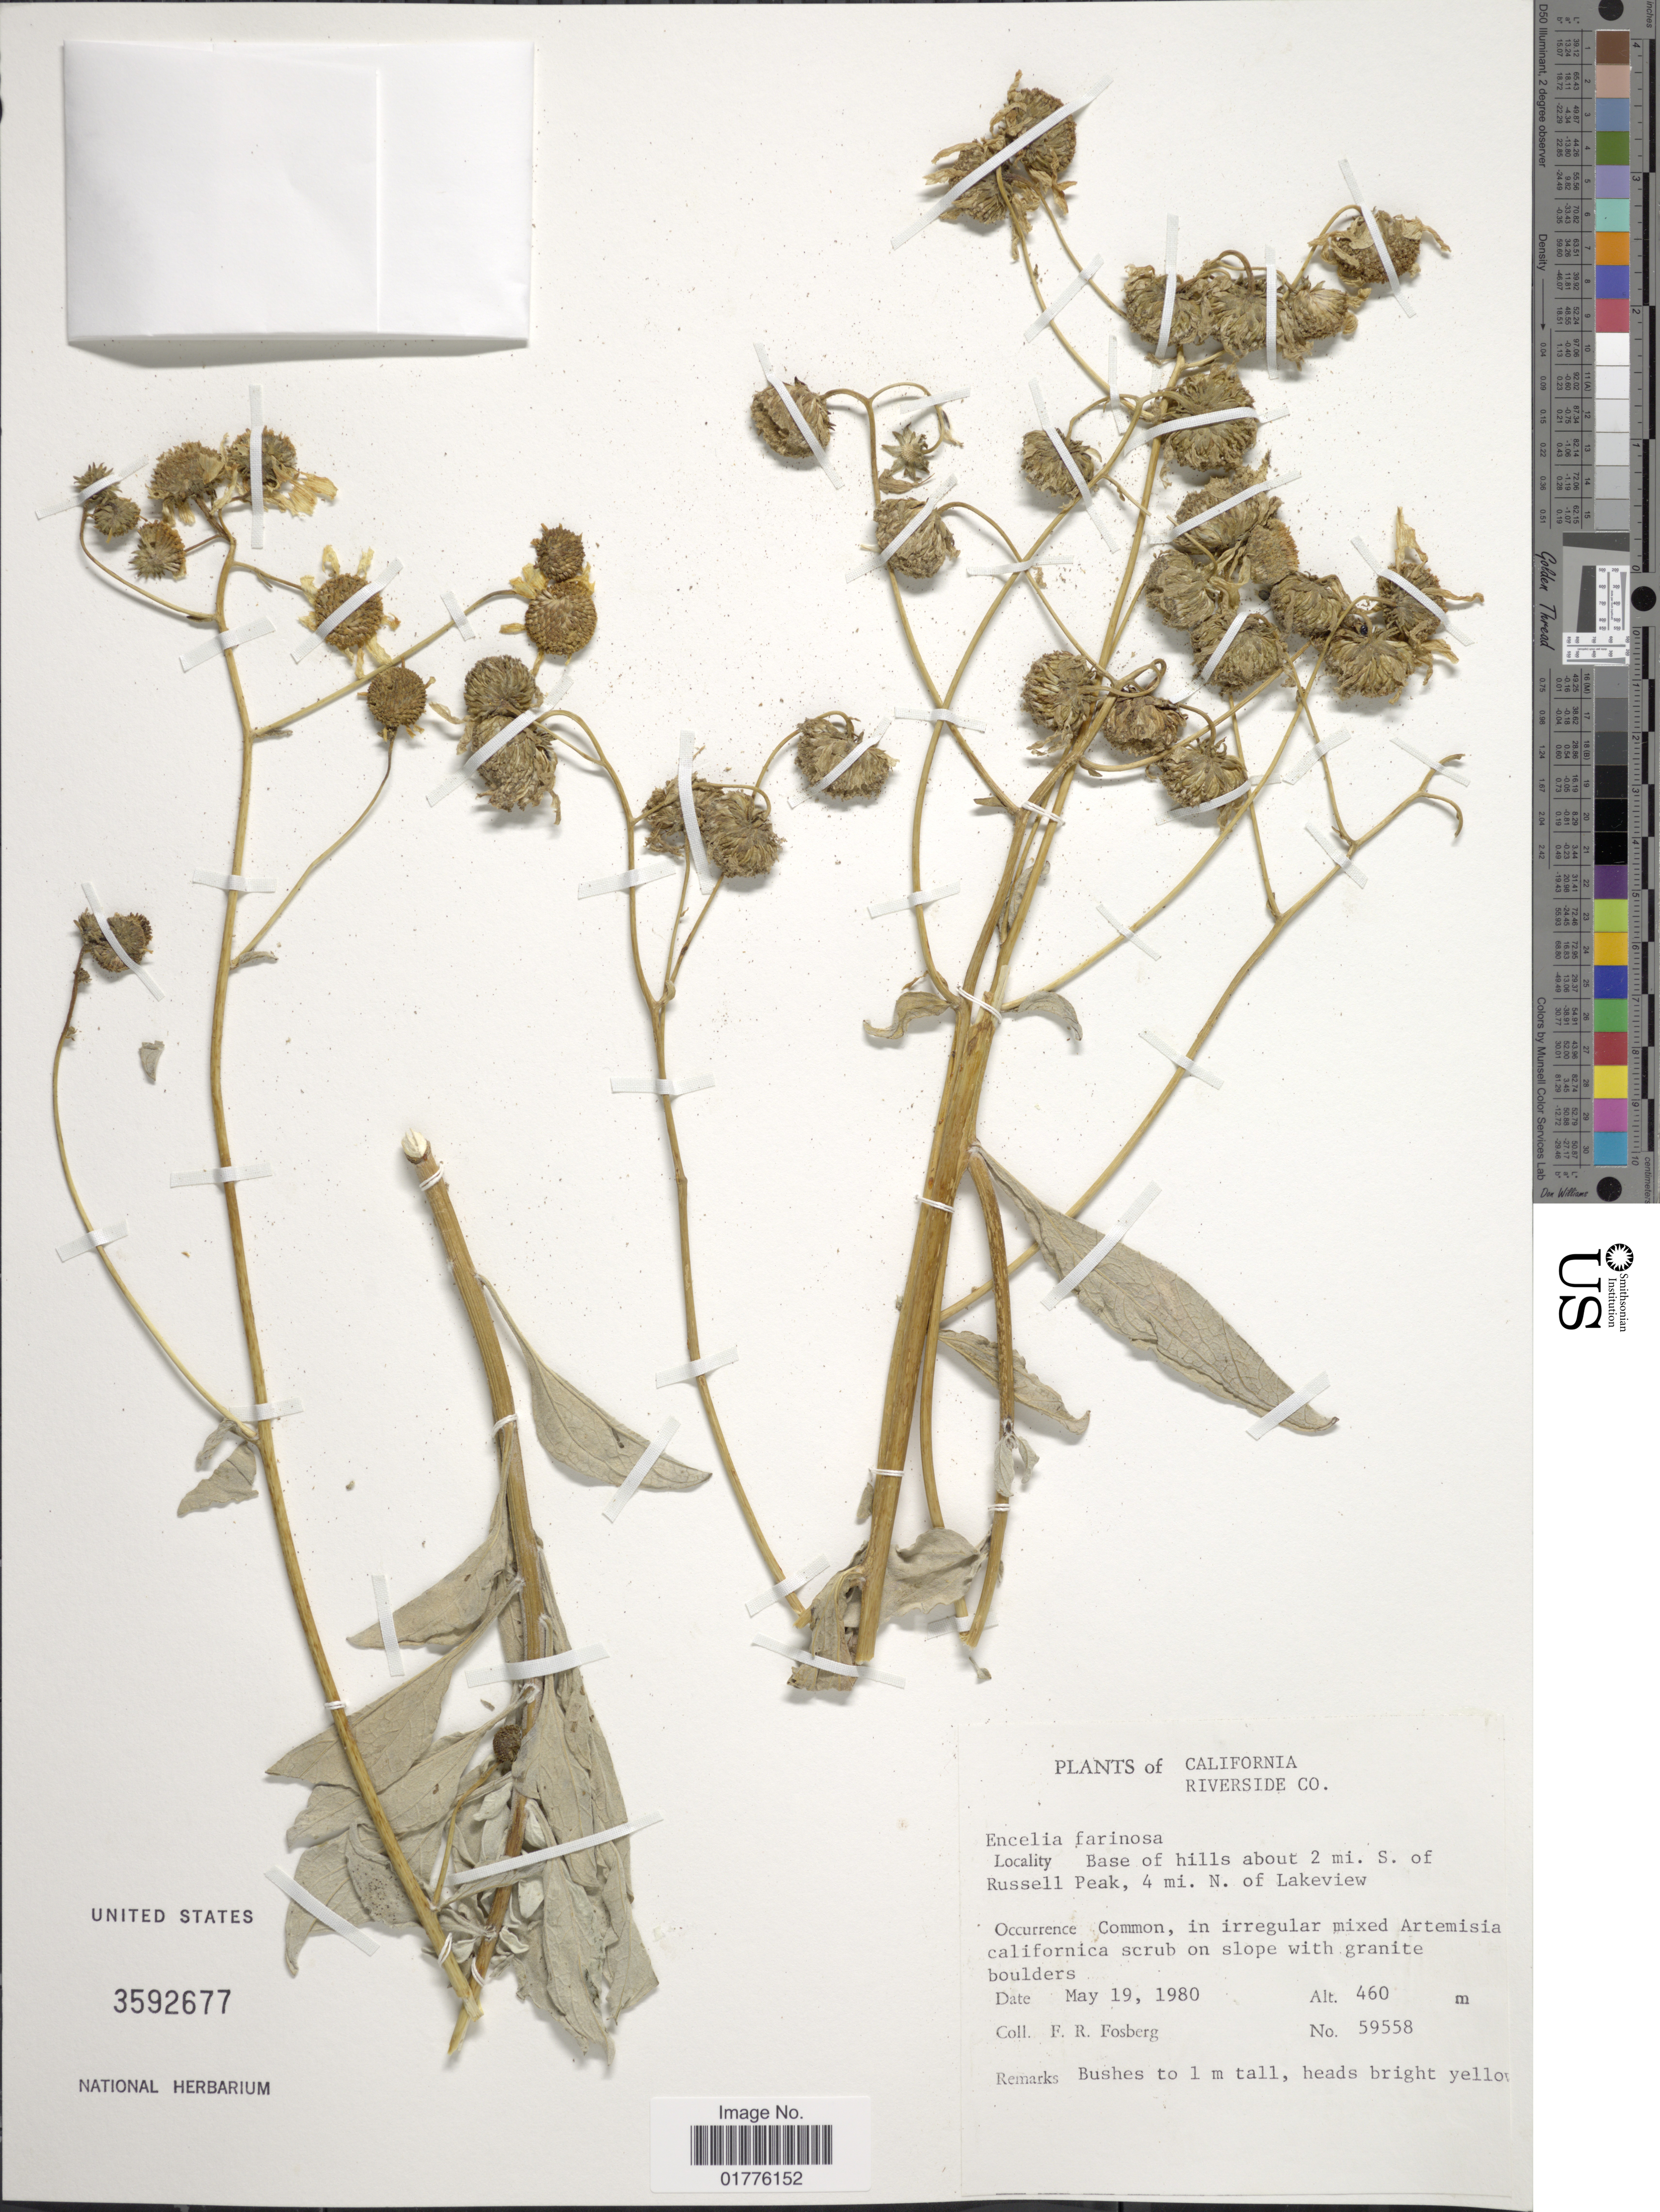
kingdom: Plantae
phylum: Tracheophyta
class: Magnoliopsida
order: Asterales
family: Asteraceae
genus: Encelia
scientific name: Encelia farinosa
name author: A. Gray ex Torr. in Emory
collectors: F. R. Fosberg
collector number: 59558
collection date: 1980-05-19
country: United States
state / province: California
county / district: Riverside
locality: California. Riverside Co. Base of hills about 2 mi. S. of Russell Peak, 4 mi. N. of Lakeview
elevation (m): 460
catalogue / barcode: US 3592677